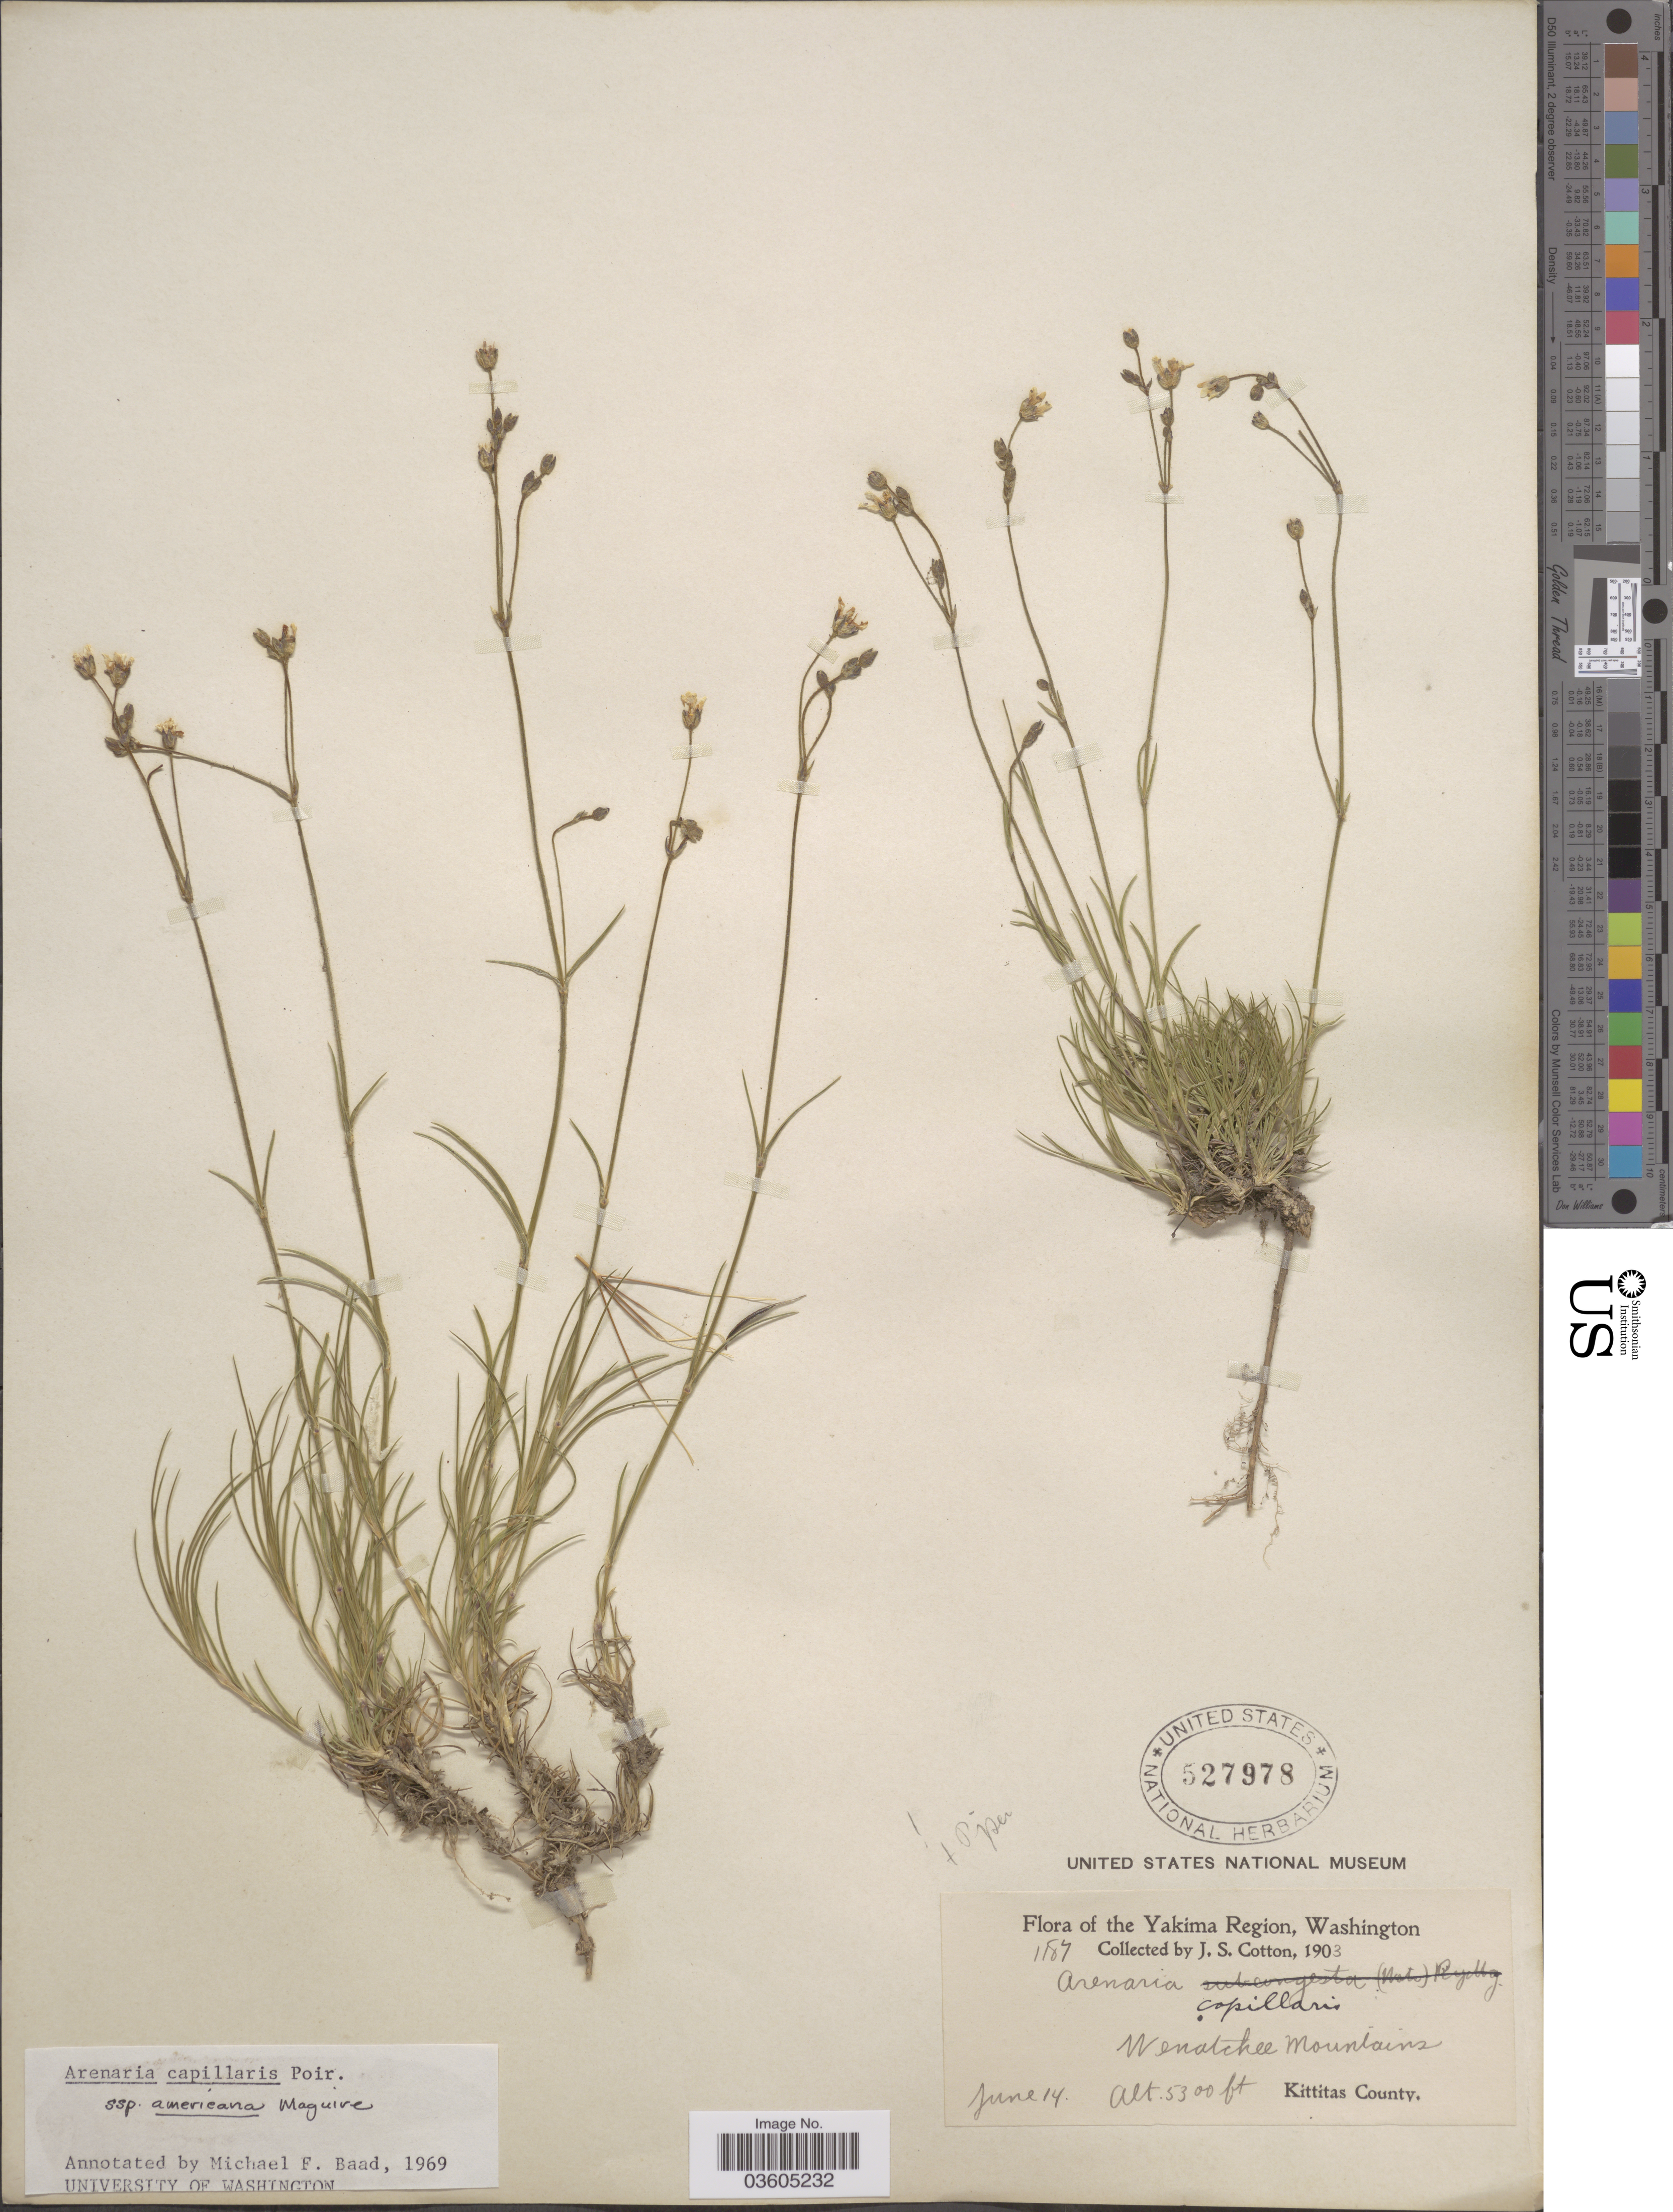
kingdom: Plantae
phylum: Tracheophyta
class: Magnoliopsida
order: Caryophyllales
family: Caryophyllaceae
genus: Eremogone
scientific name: Eremogone capillaris var. americana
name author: (Maguire) R.L. Hartm. & Rabeler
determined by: U.S. National Herbarium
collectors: J. S. Cotton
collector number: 1187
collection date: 1903-06-14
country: United States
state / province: Washington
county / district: Kittitas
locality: The Yakima Region. Wenatchee Mountains. Kittitas County.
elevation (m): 1615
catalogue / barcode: US 527978